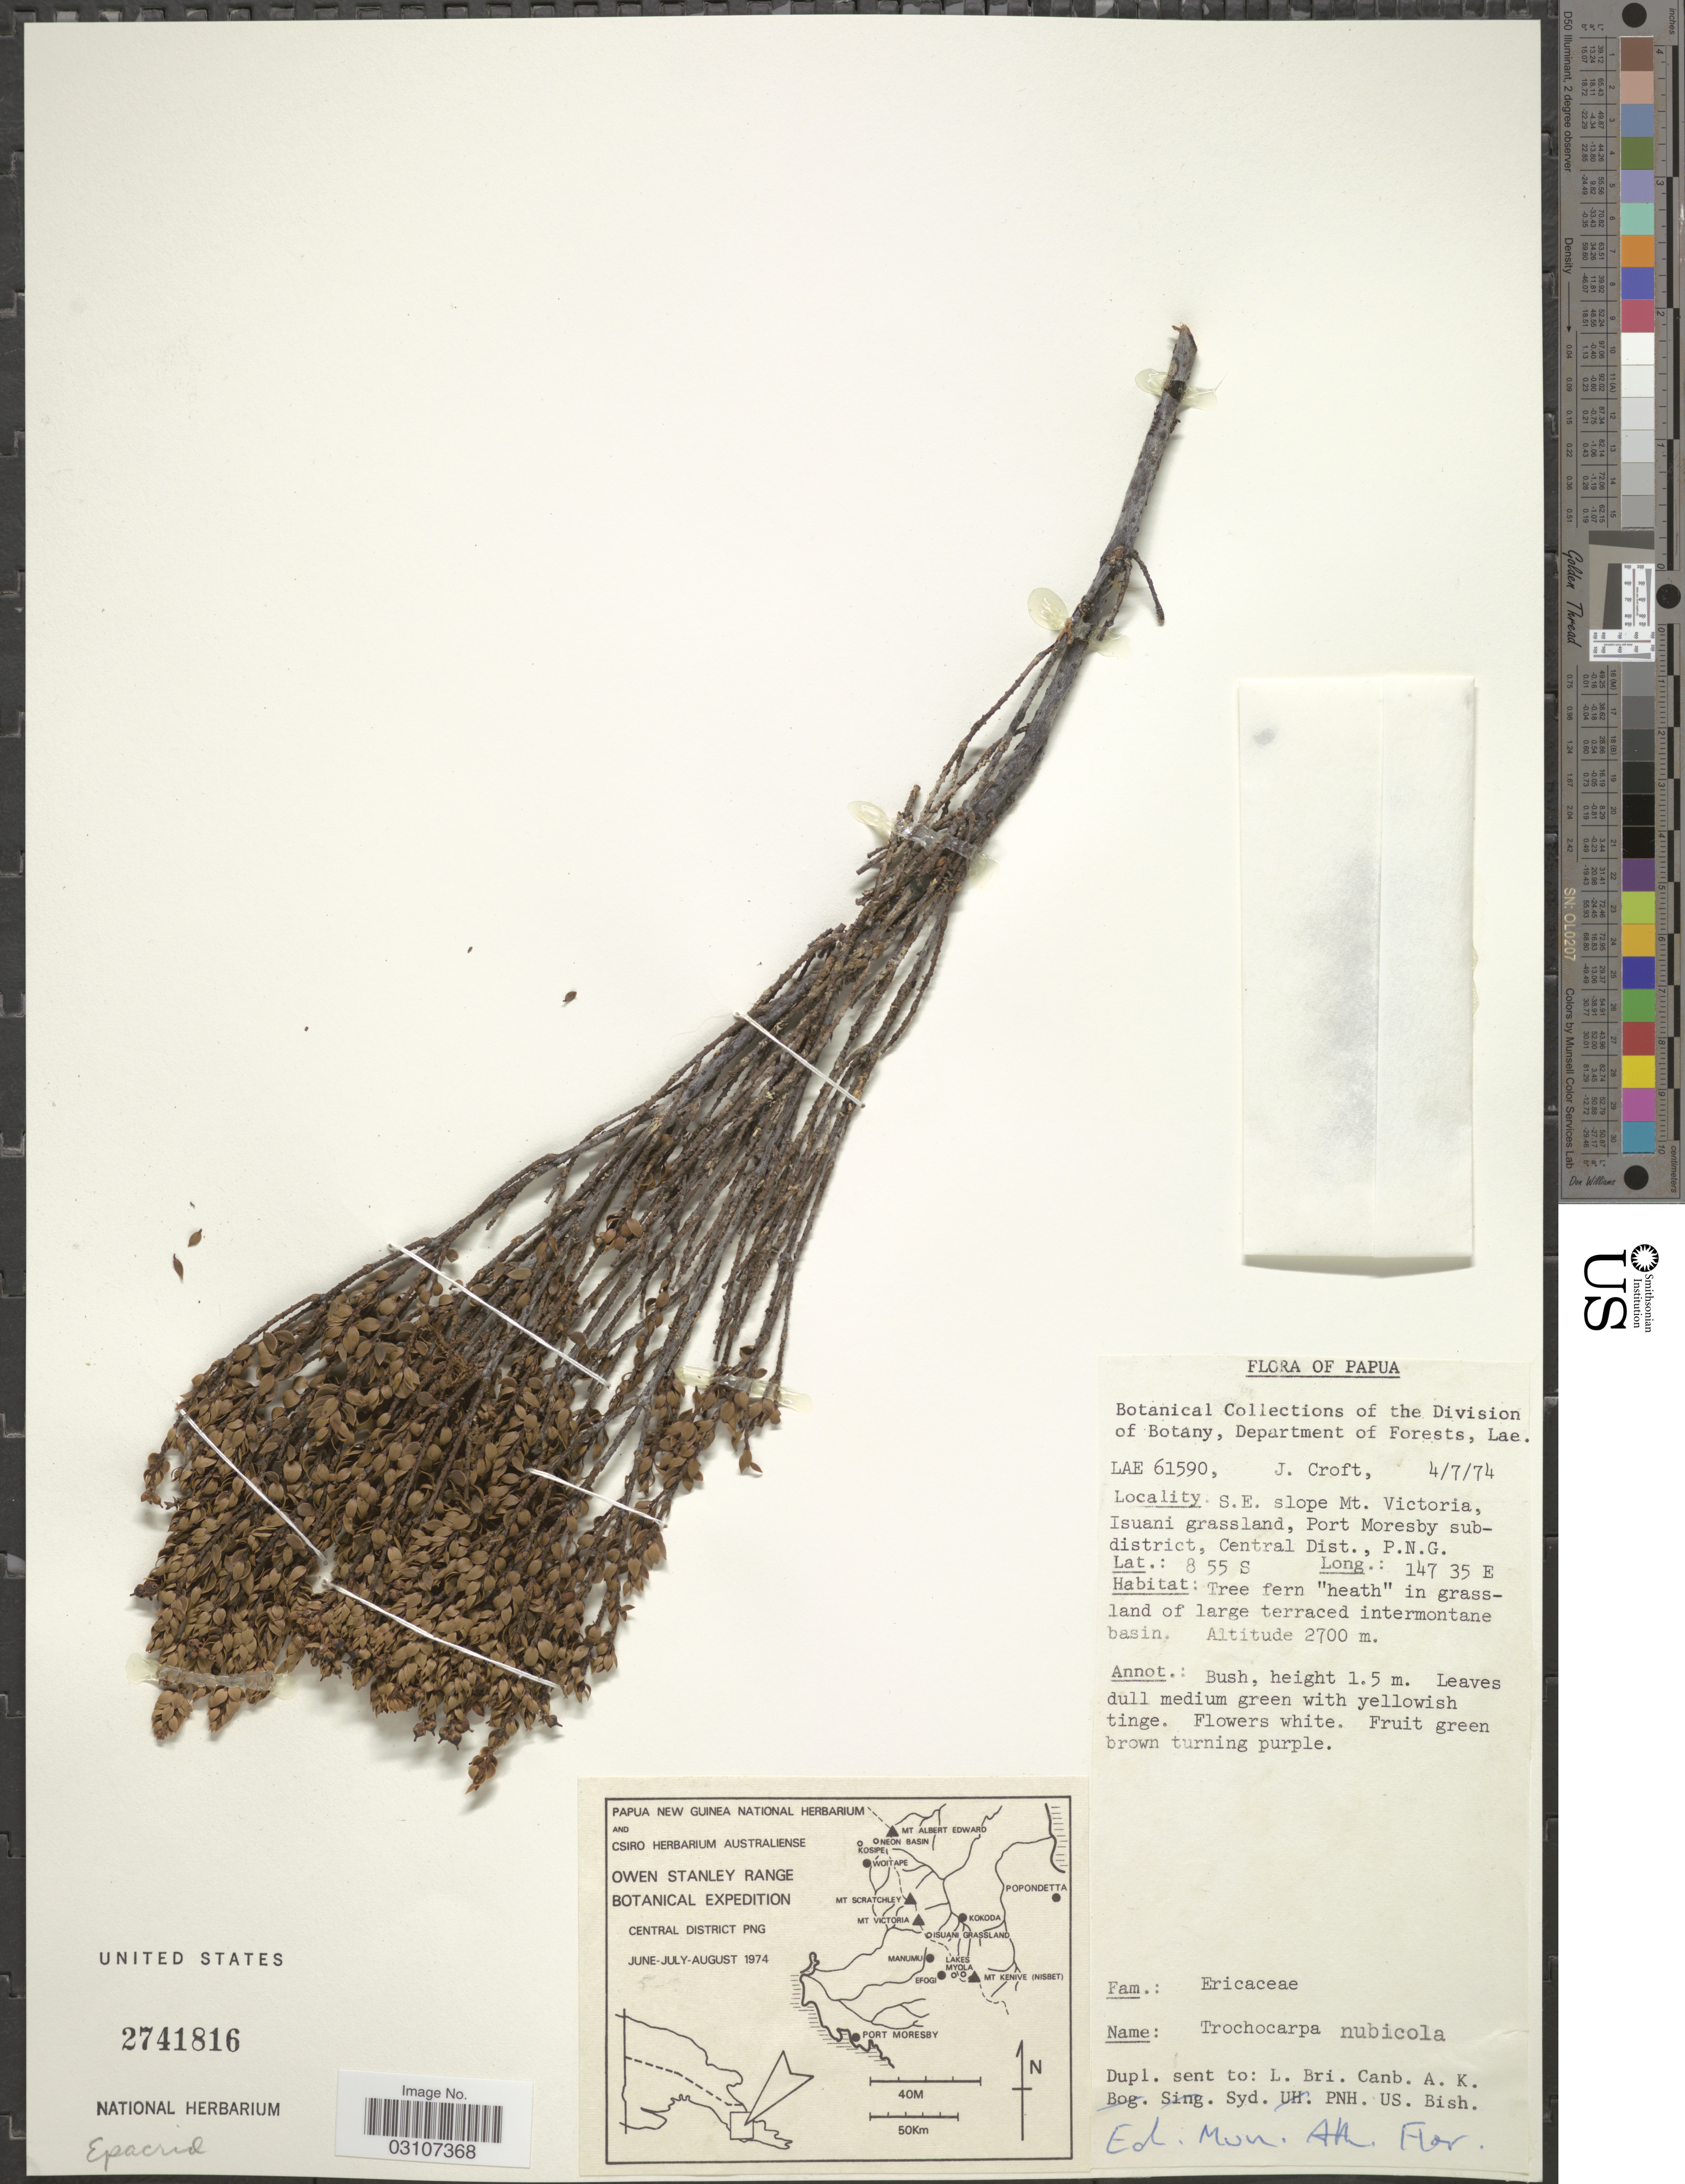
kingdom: Plantae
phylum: Tracheophyta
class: Magnoliopsida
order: Ericales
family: Ericaceae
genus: Trochocarpa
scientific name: Trochocarpa nubicola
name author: (Wernham) Sleumer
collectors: J. Croft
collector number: LAE 61590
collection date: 1974-07-04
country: Papua New Guinea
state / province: Central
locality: Papua. S. E. slope Mt. Victoria, Isuani grassland, Port Moresby subdistrict, Central Dist., P.N.G.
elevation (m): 2700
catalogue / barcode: US 2741816